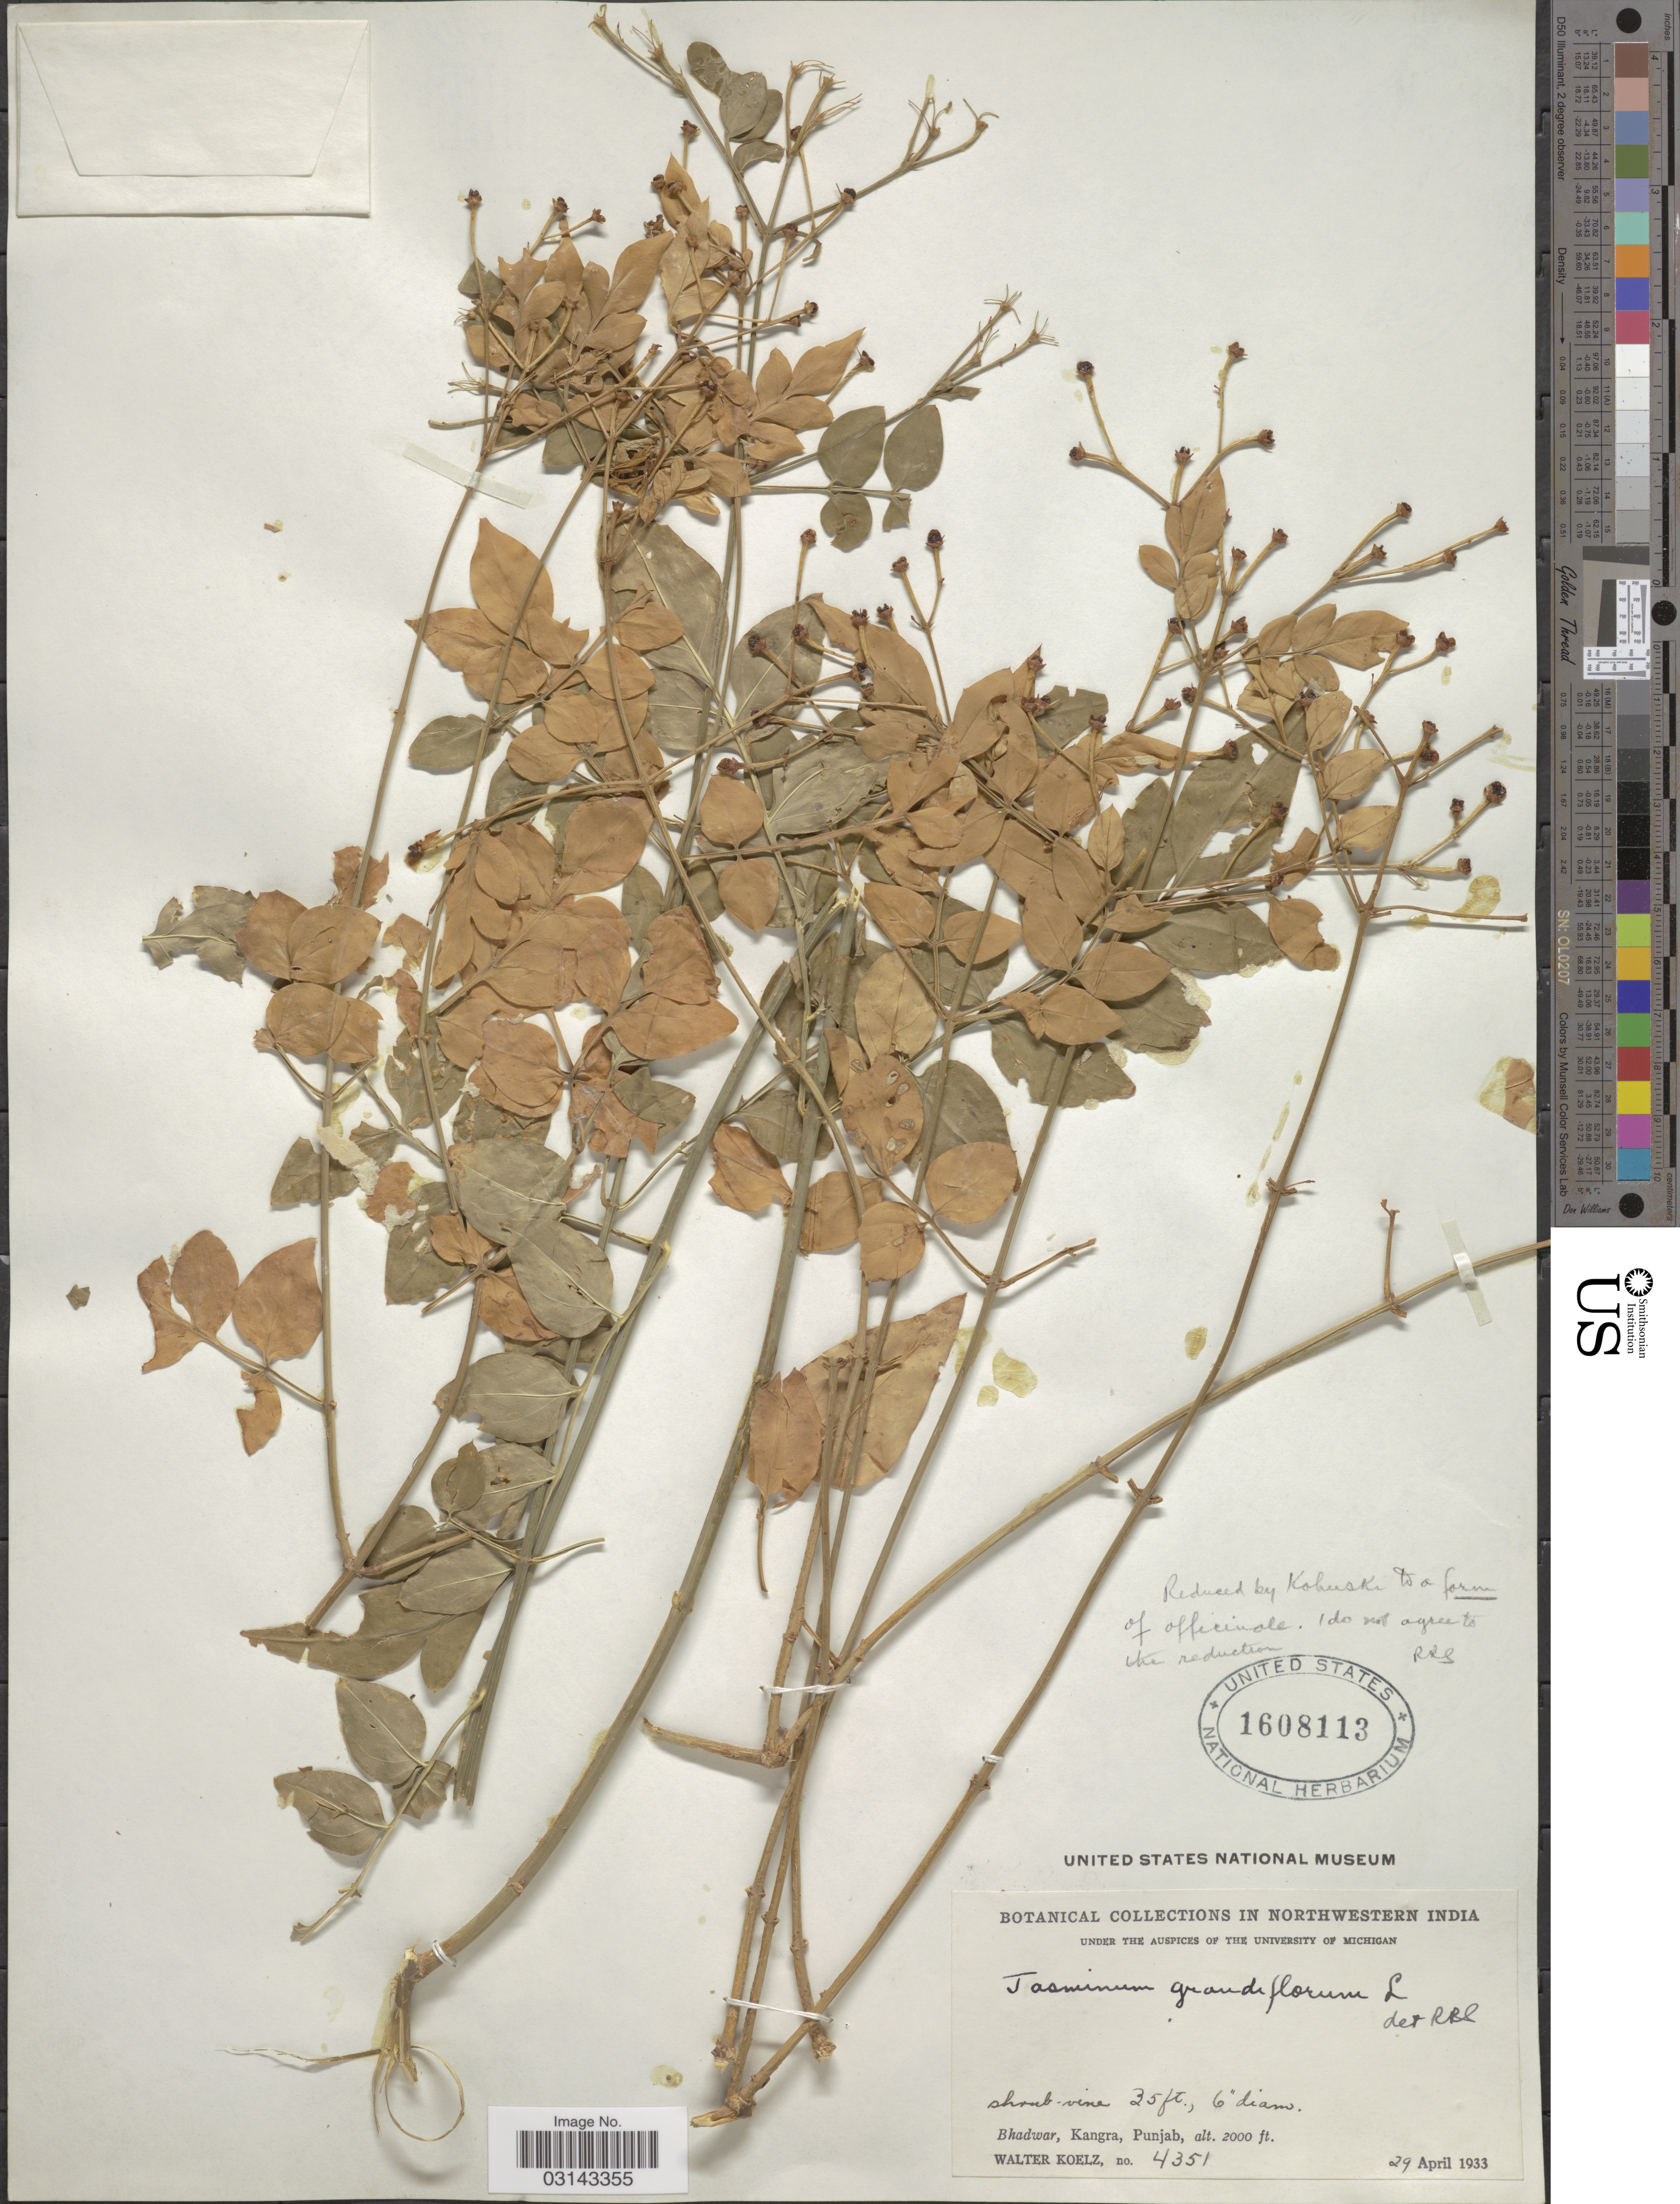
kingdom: Plantae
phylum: Tracheophyta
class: Magnoliopsida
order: Lamiales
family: Oleaceae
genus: Jasminum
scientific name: Jasminum grandiflorum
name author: L.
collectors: W. N. Koelz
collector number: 4351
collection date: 1933-04-29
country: India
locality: Northwestern India. Bhadwar, Kangra.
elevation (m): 610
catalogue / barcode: US 1608113